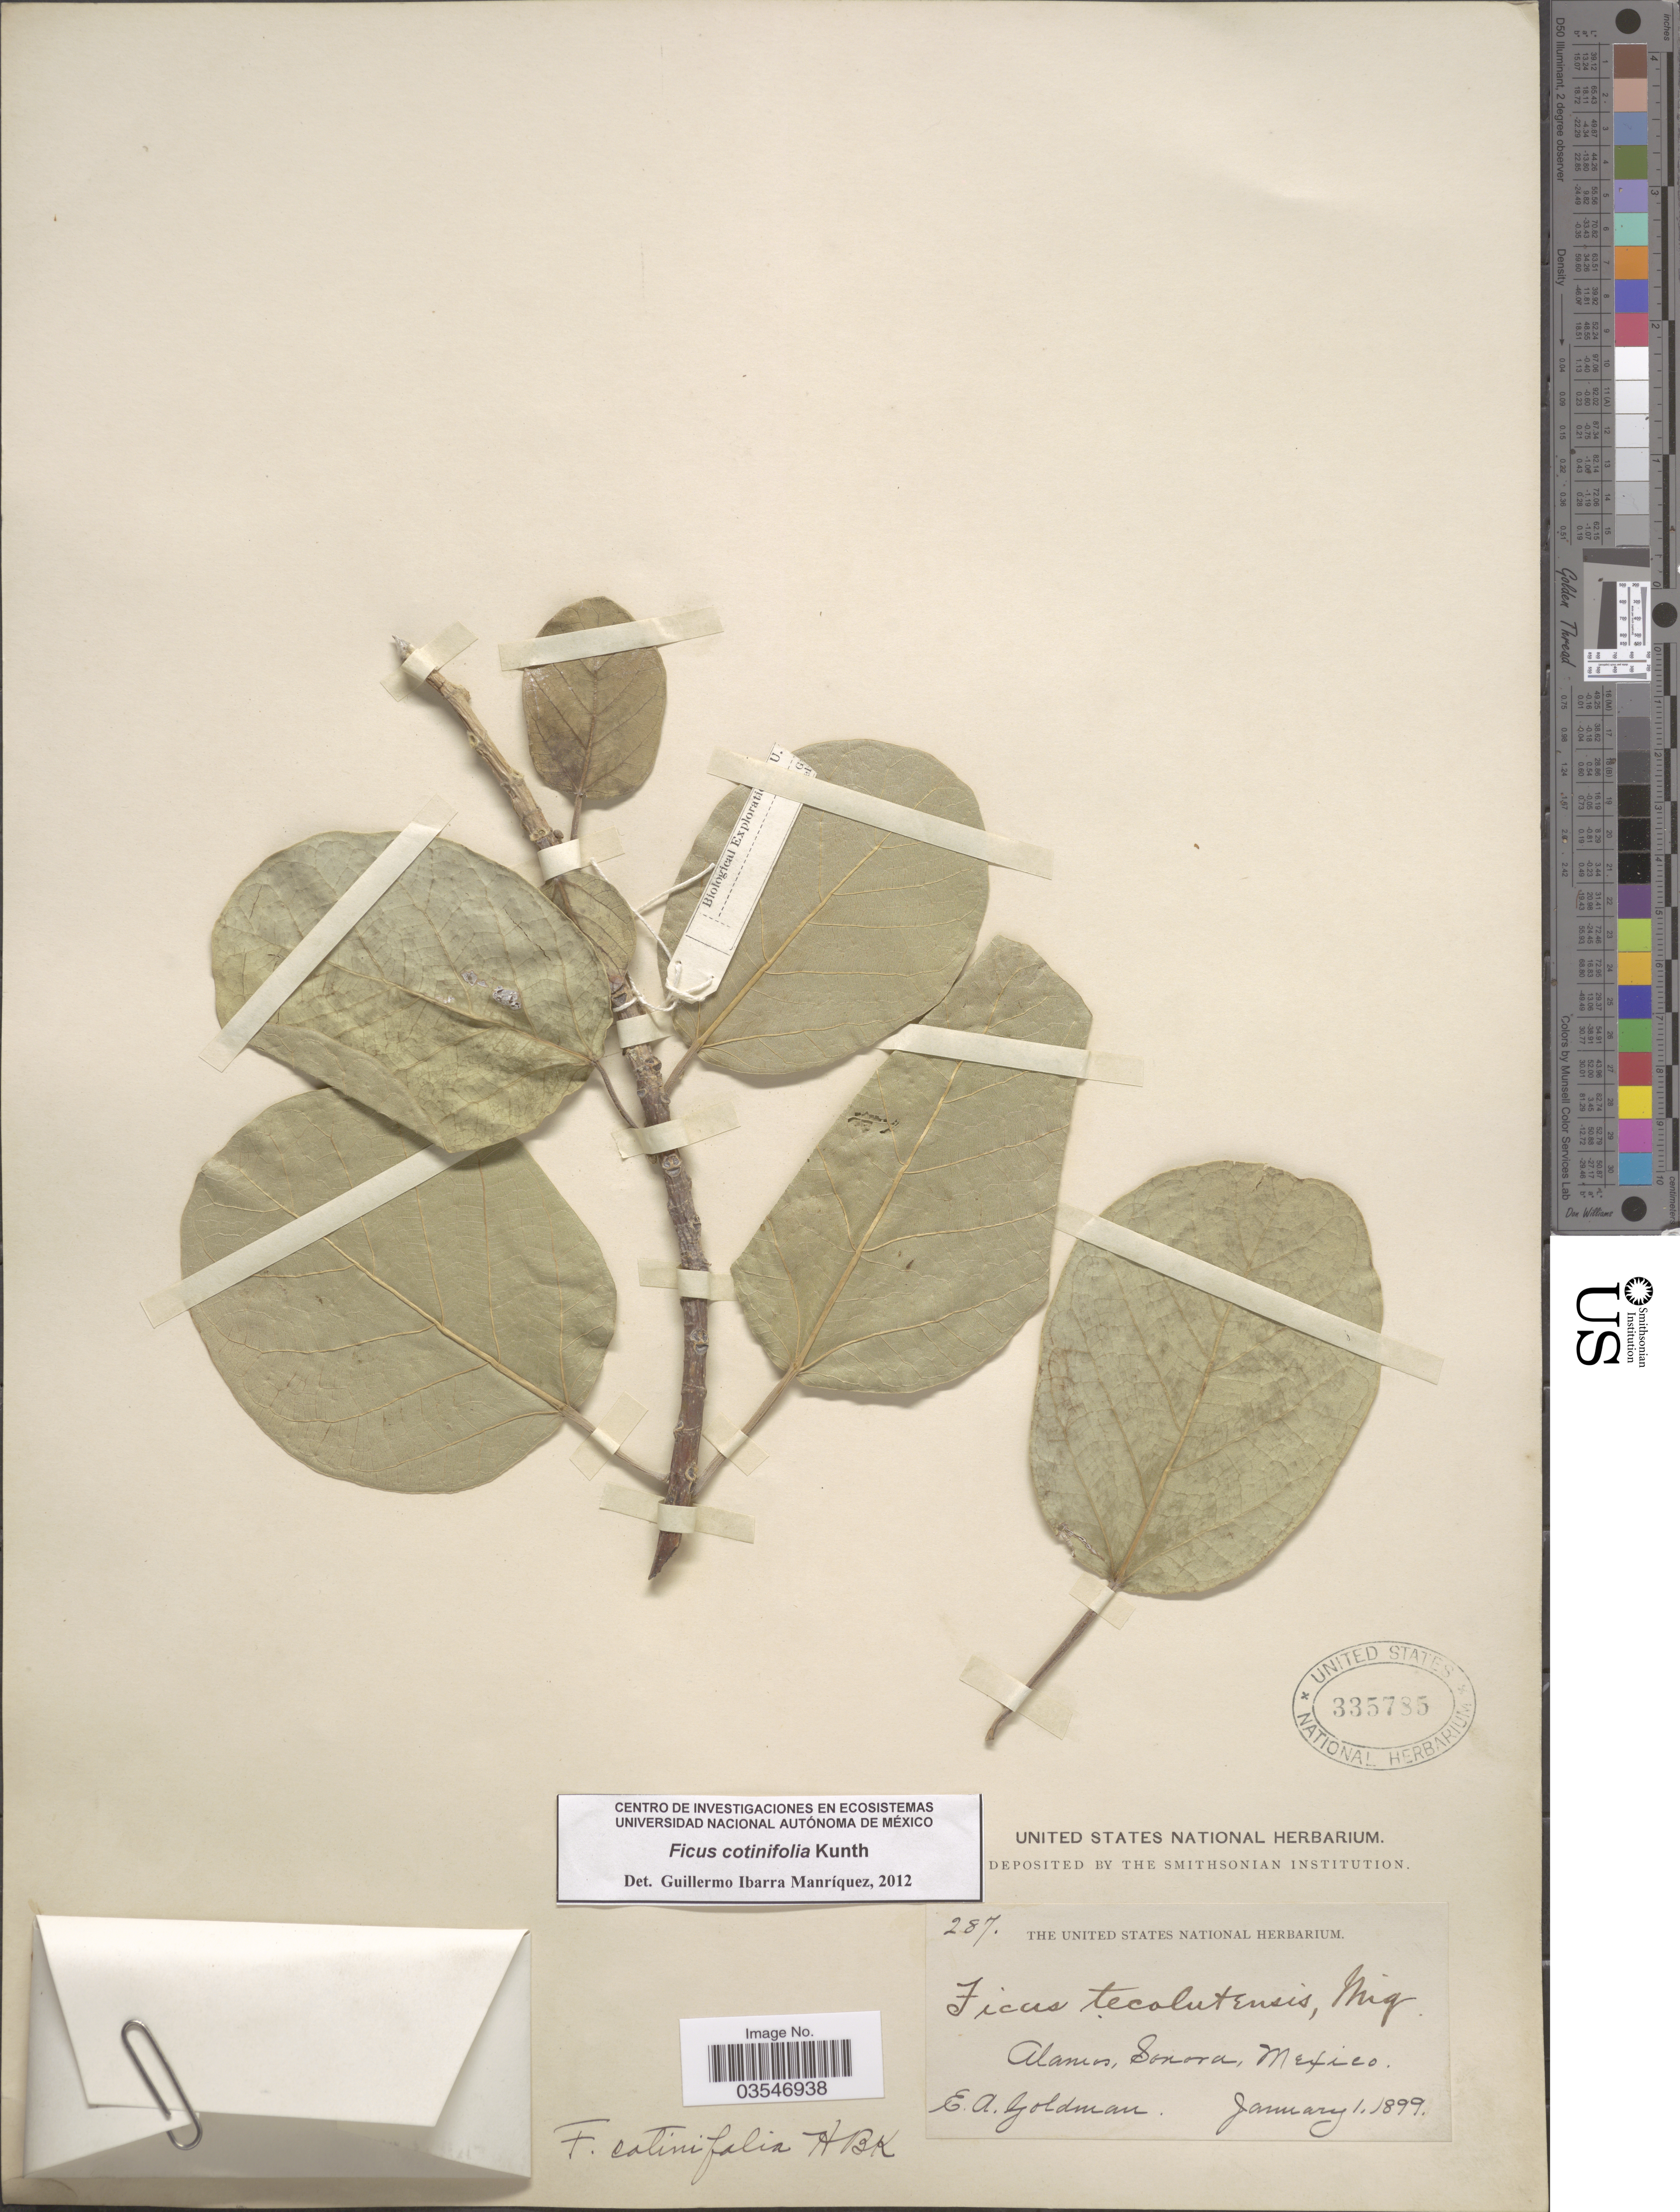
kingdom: Plantae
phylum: Tracheophyta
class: Magnoliopsida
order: Rosales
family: Moraceae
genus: Ficus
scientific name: Ficus cotinifolia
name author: Kunth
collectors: E. A. Goldman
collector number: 287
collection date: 1899-01-01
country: Mexico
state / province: Sonora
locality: Alamos.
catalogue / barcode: US 335785